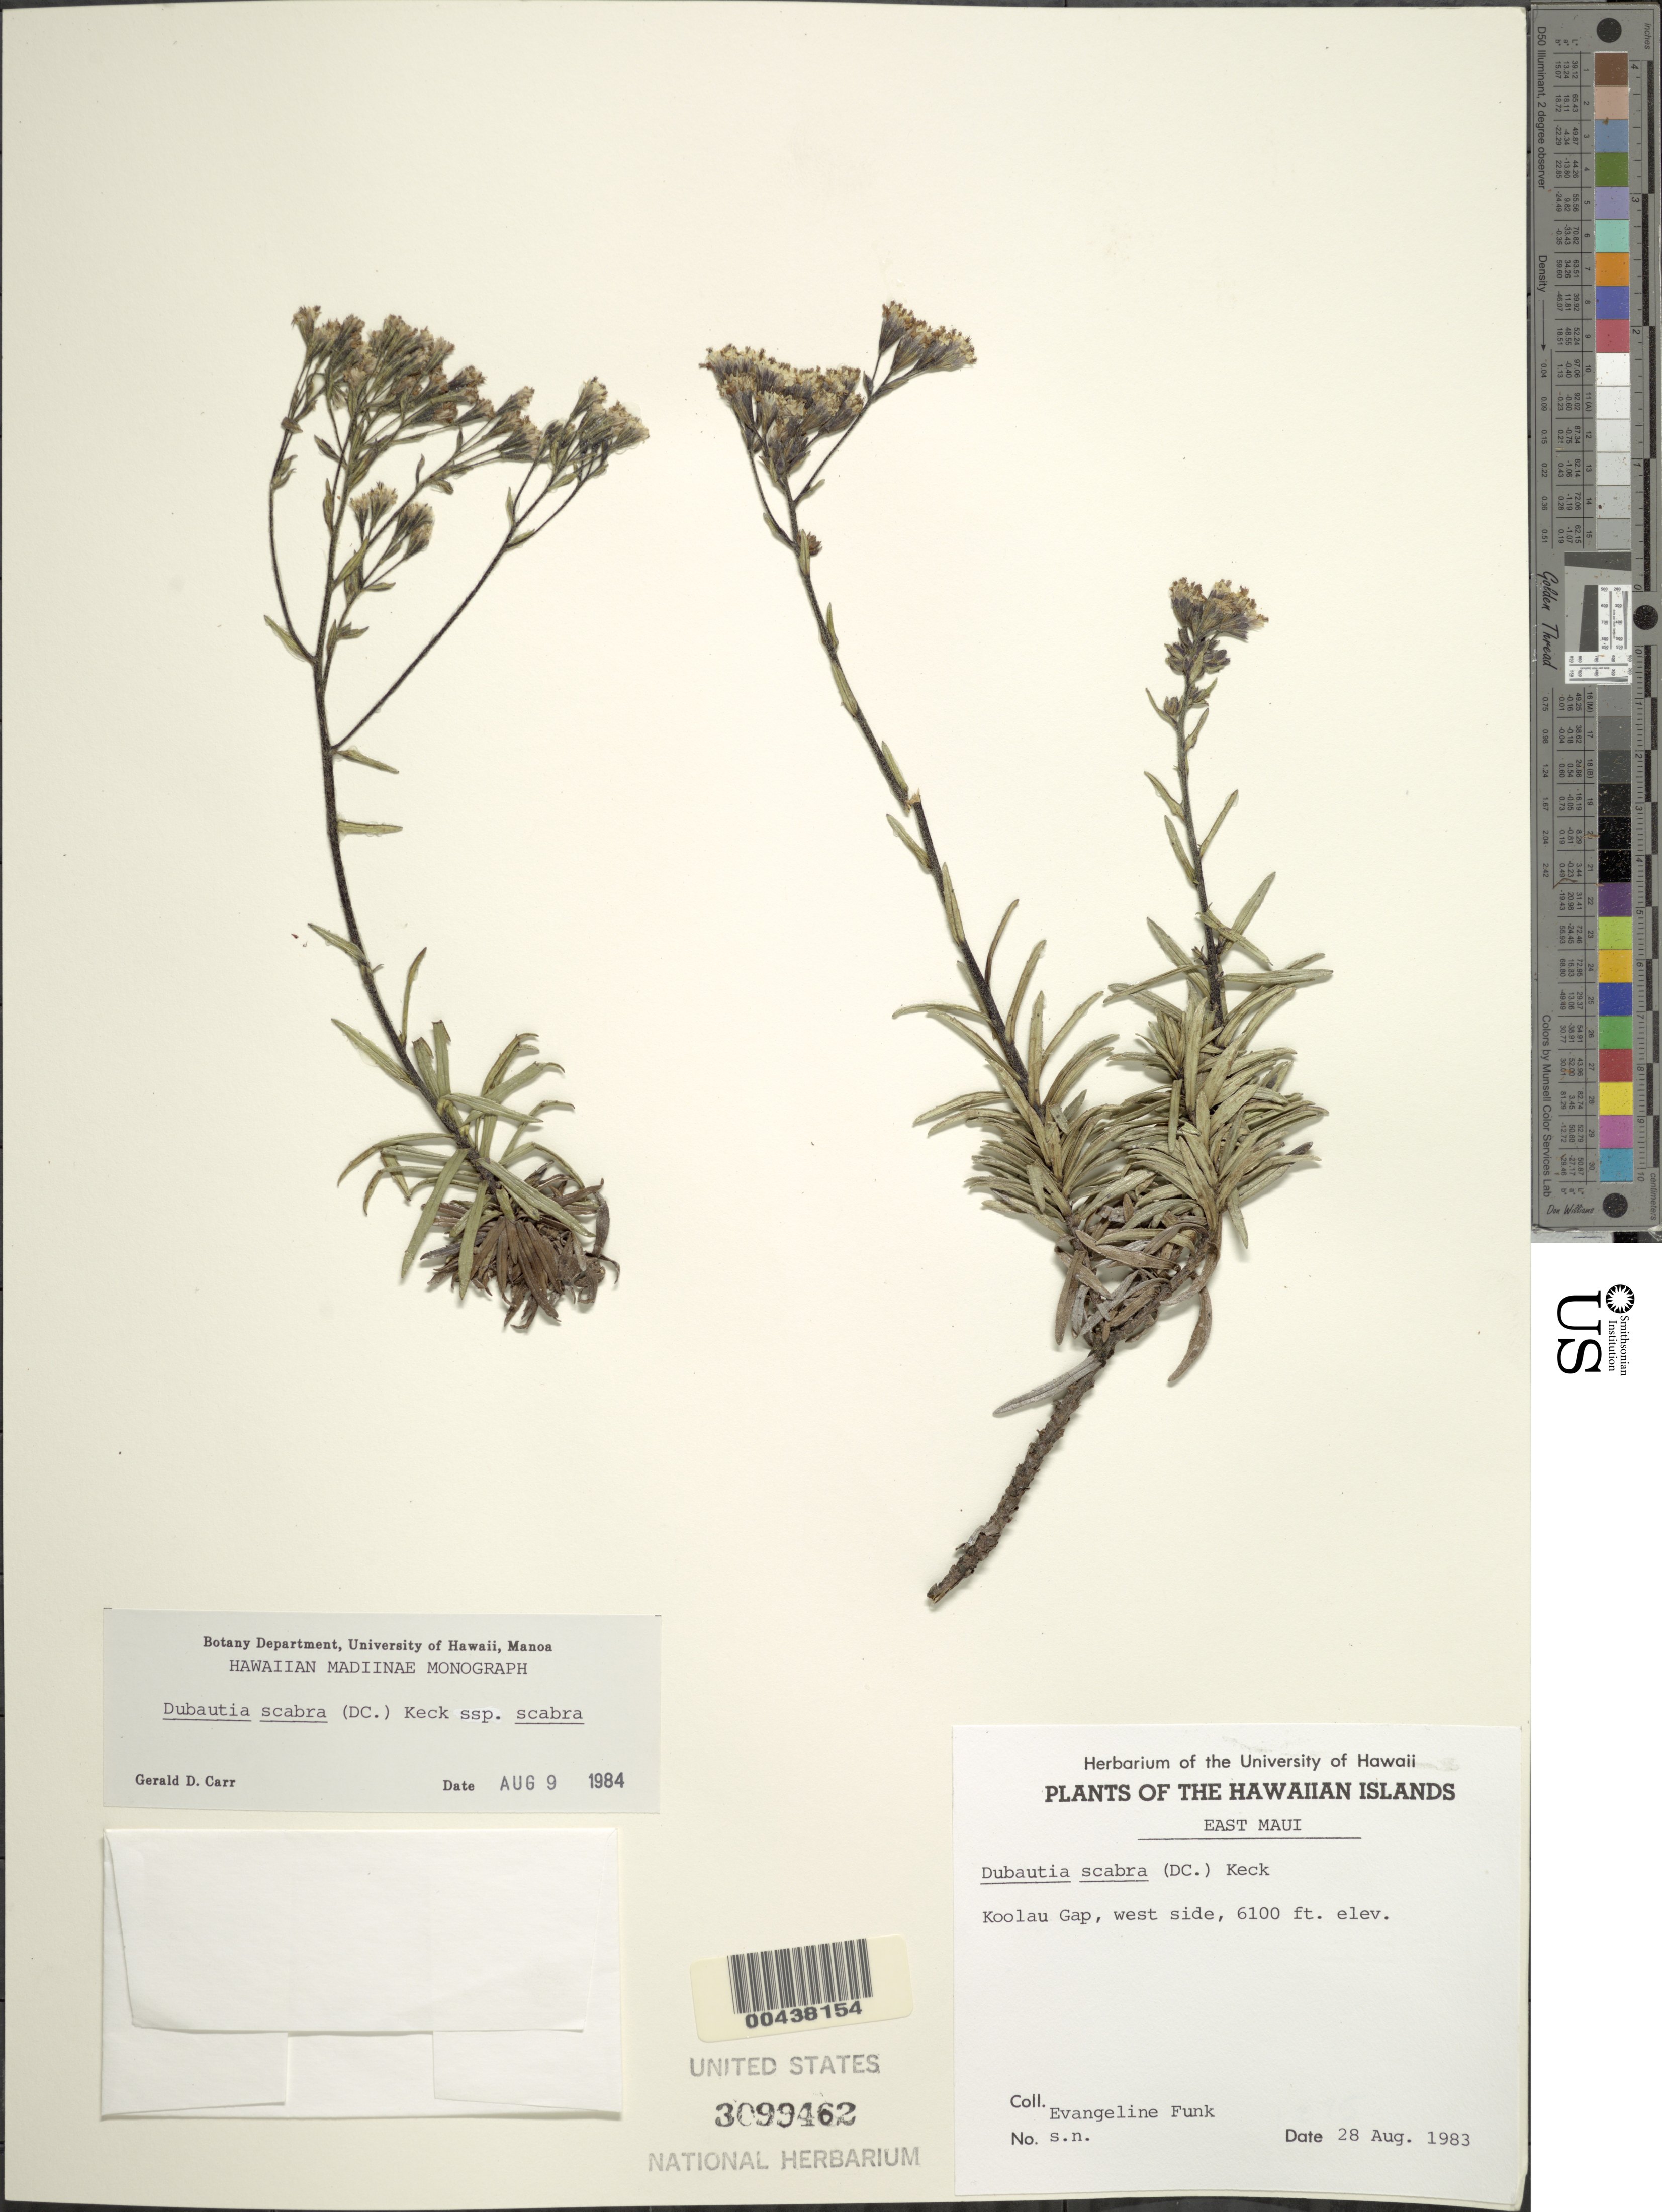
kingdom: Plantae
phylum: Tracheophyta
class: Magnoliopsida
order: Asterales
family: Asteraceae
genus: Dubautia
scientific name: Dubautia scabra subsp. scabra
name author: (DC.) D.D. Keck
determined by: Carr, G. D.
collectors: E. Funk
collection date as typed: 28 Aug 1983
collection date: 1983-08-28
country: United States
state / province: Hawaii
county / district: Maui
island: Maui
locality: Koolau Gap, W side, E Maui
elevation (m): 1859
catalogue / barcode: US 3099462